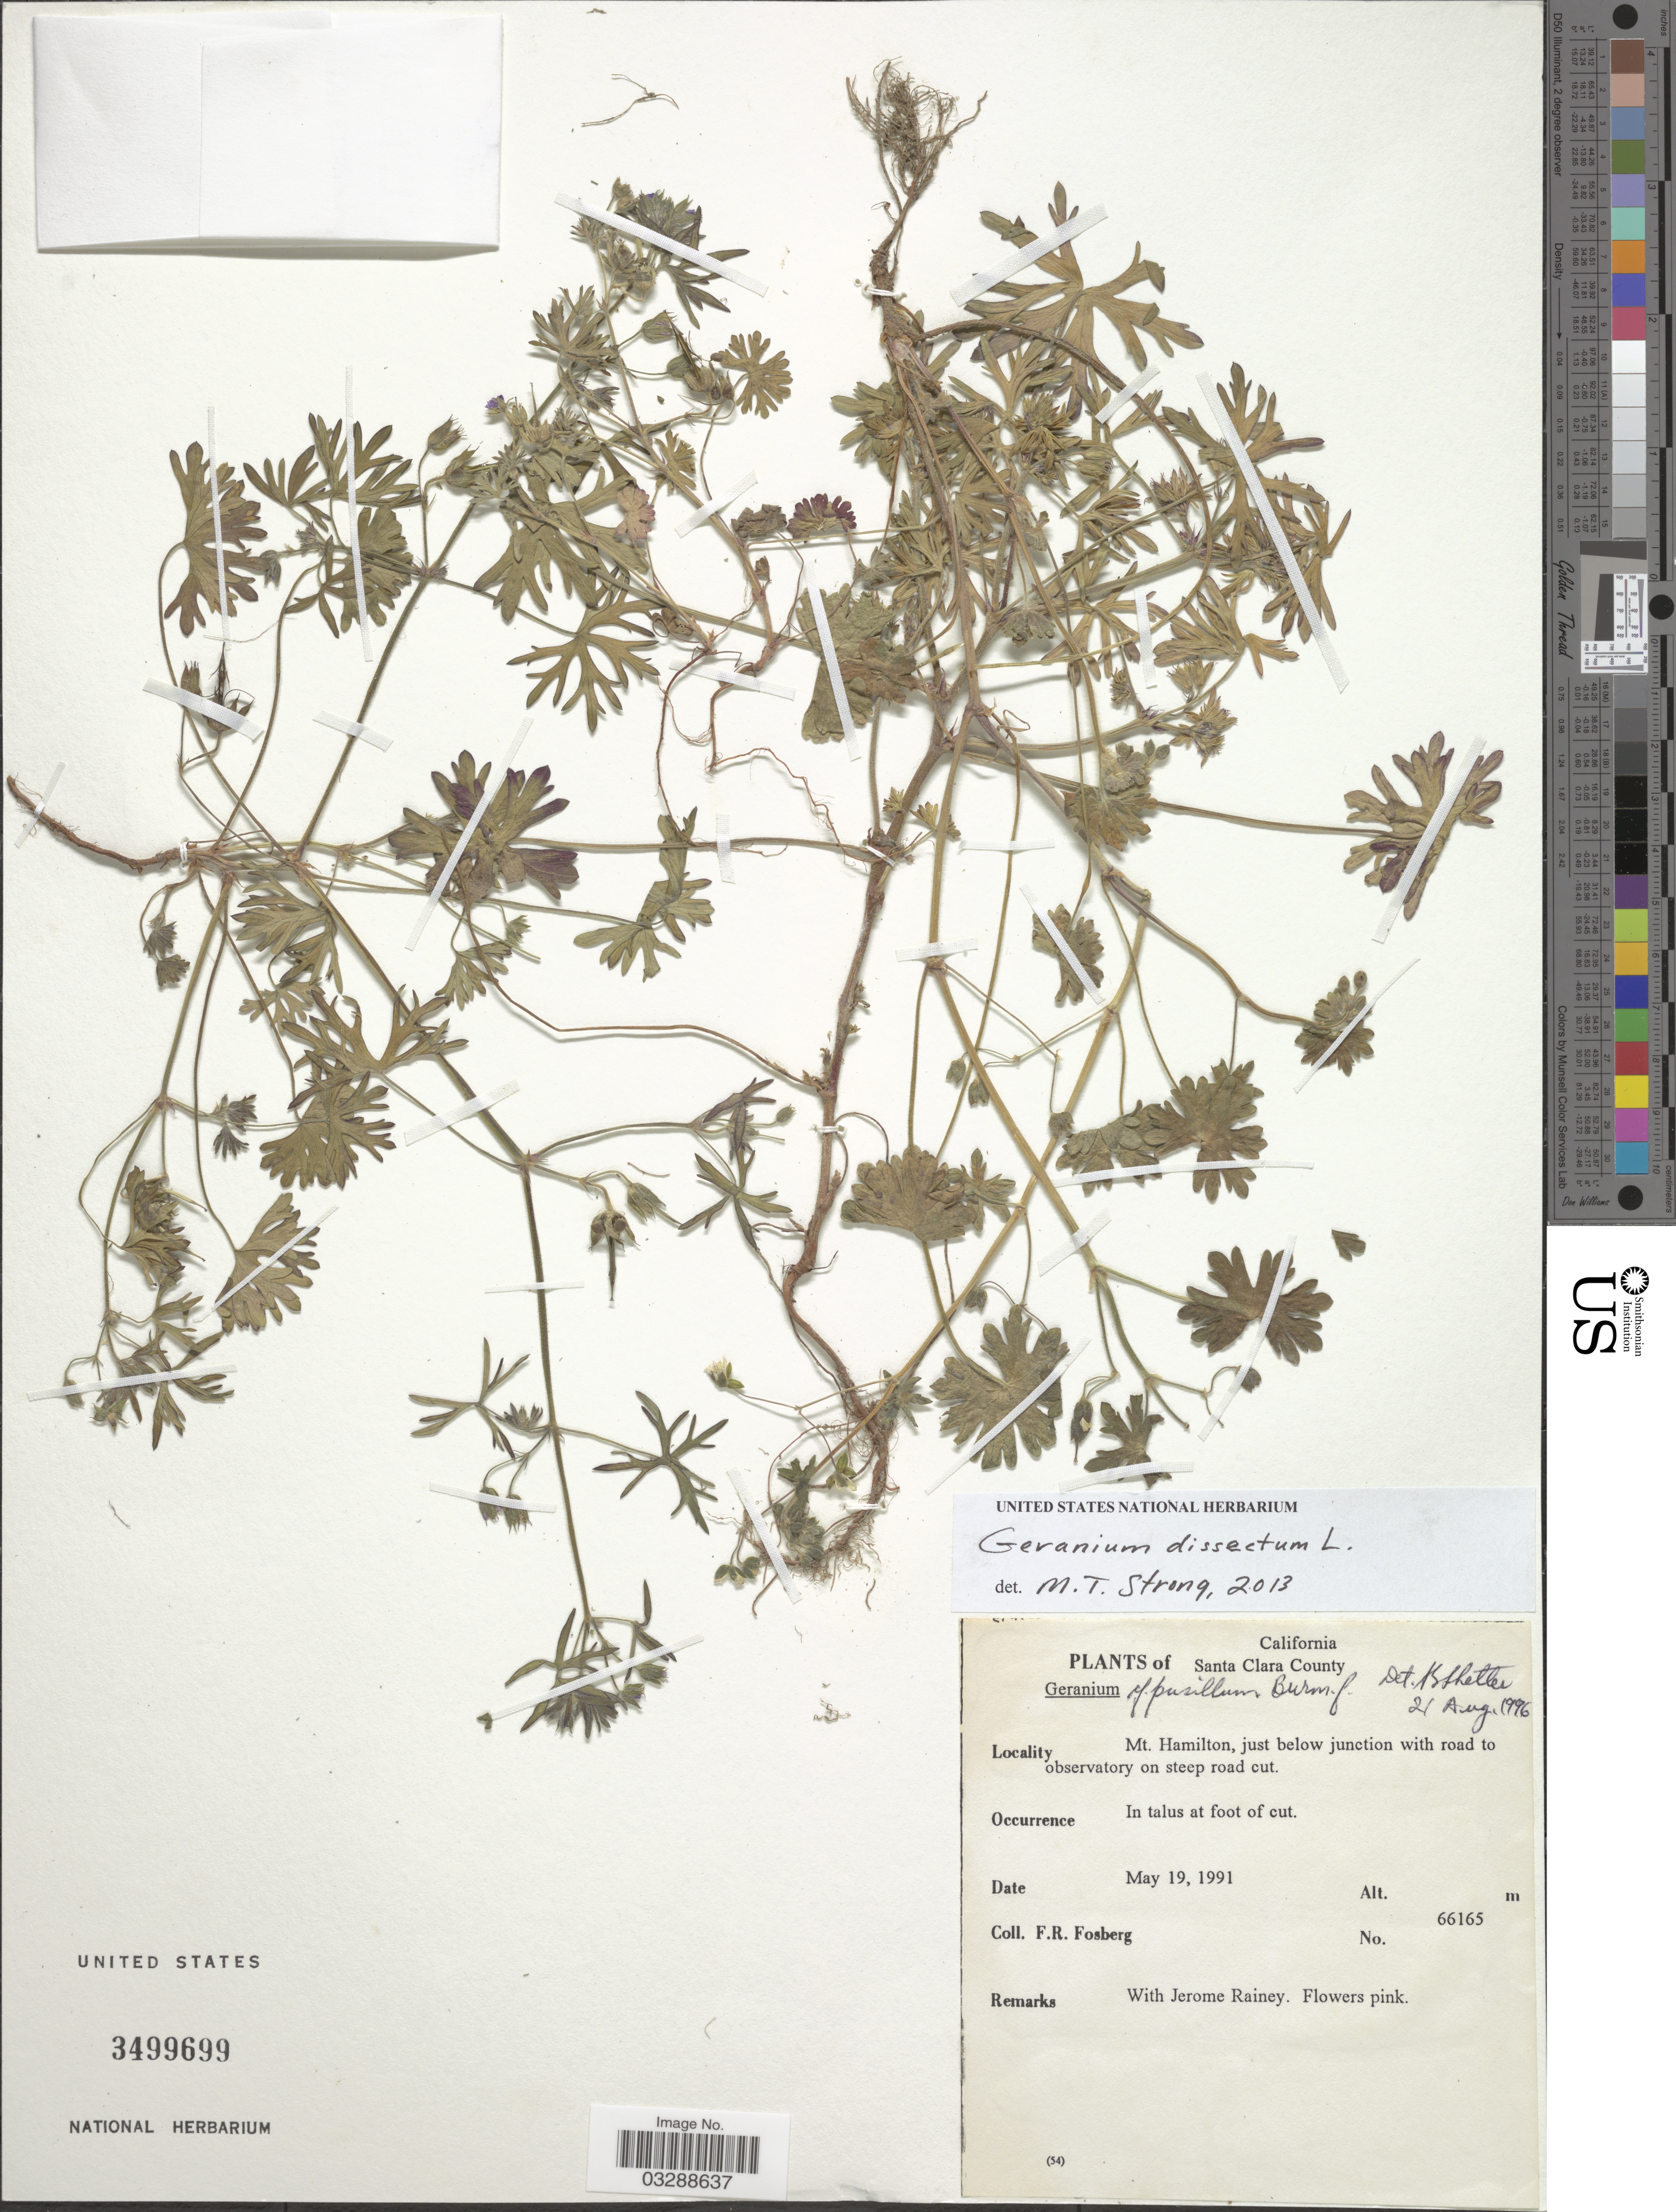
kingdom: Plantae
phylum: Tracheophyta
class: Magnoliopsida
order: Geraniales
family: Geraniaceae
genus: Geranium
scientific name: Geranium dissectum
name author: L.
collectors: F. R. Fosberg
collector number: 66165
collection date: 1991-05-19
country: United States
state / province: California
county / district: Santa Clara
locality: Santa Clara County, Mt. Hamilton, just below junction with road to observatory on steep road cut.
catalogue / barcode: US 3499699